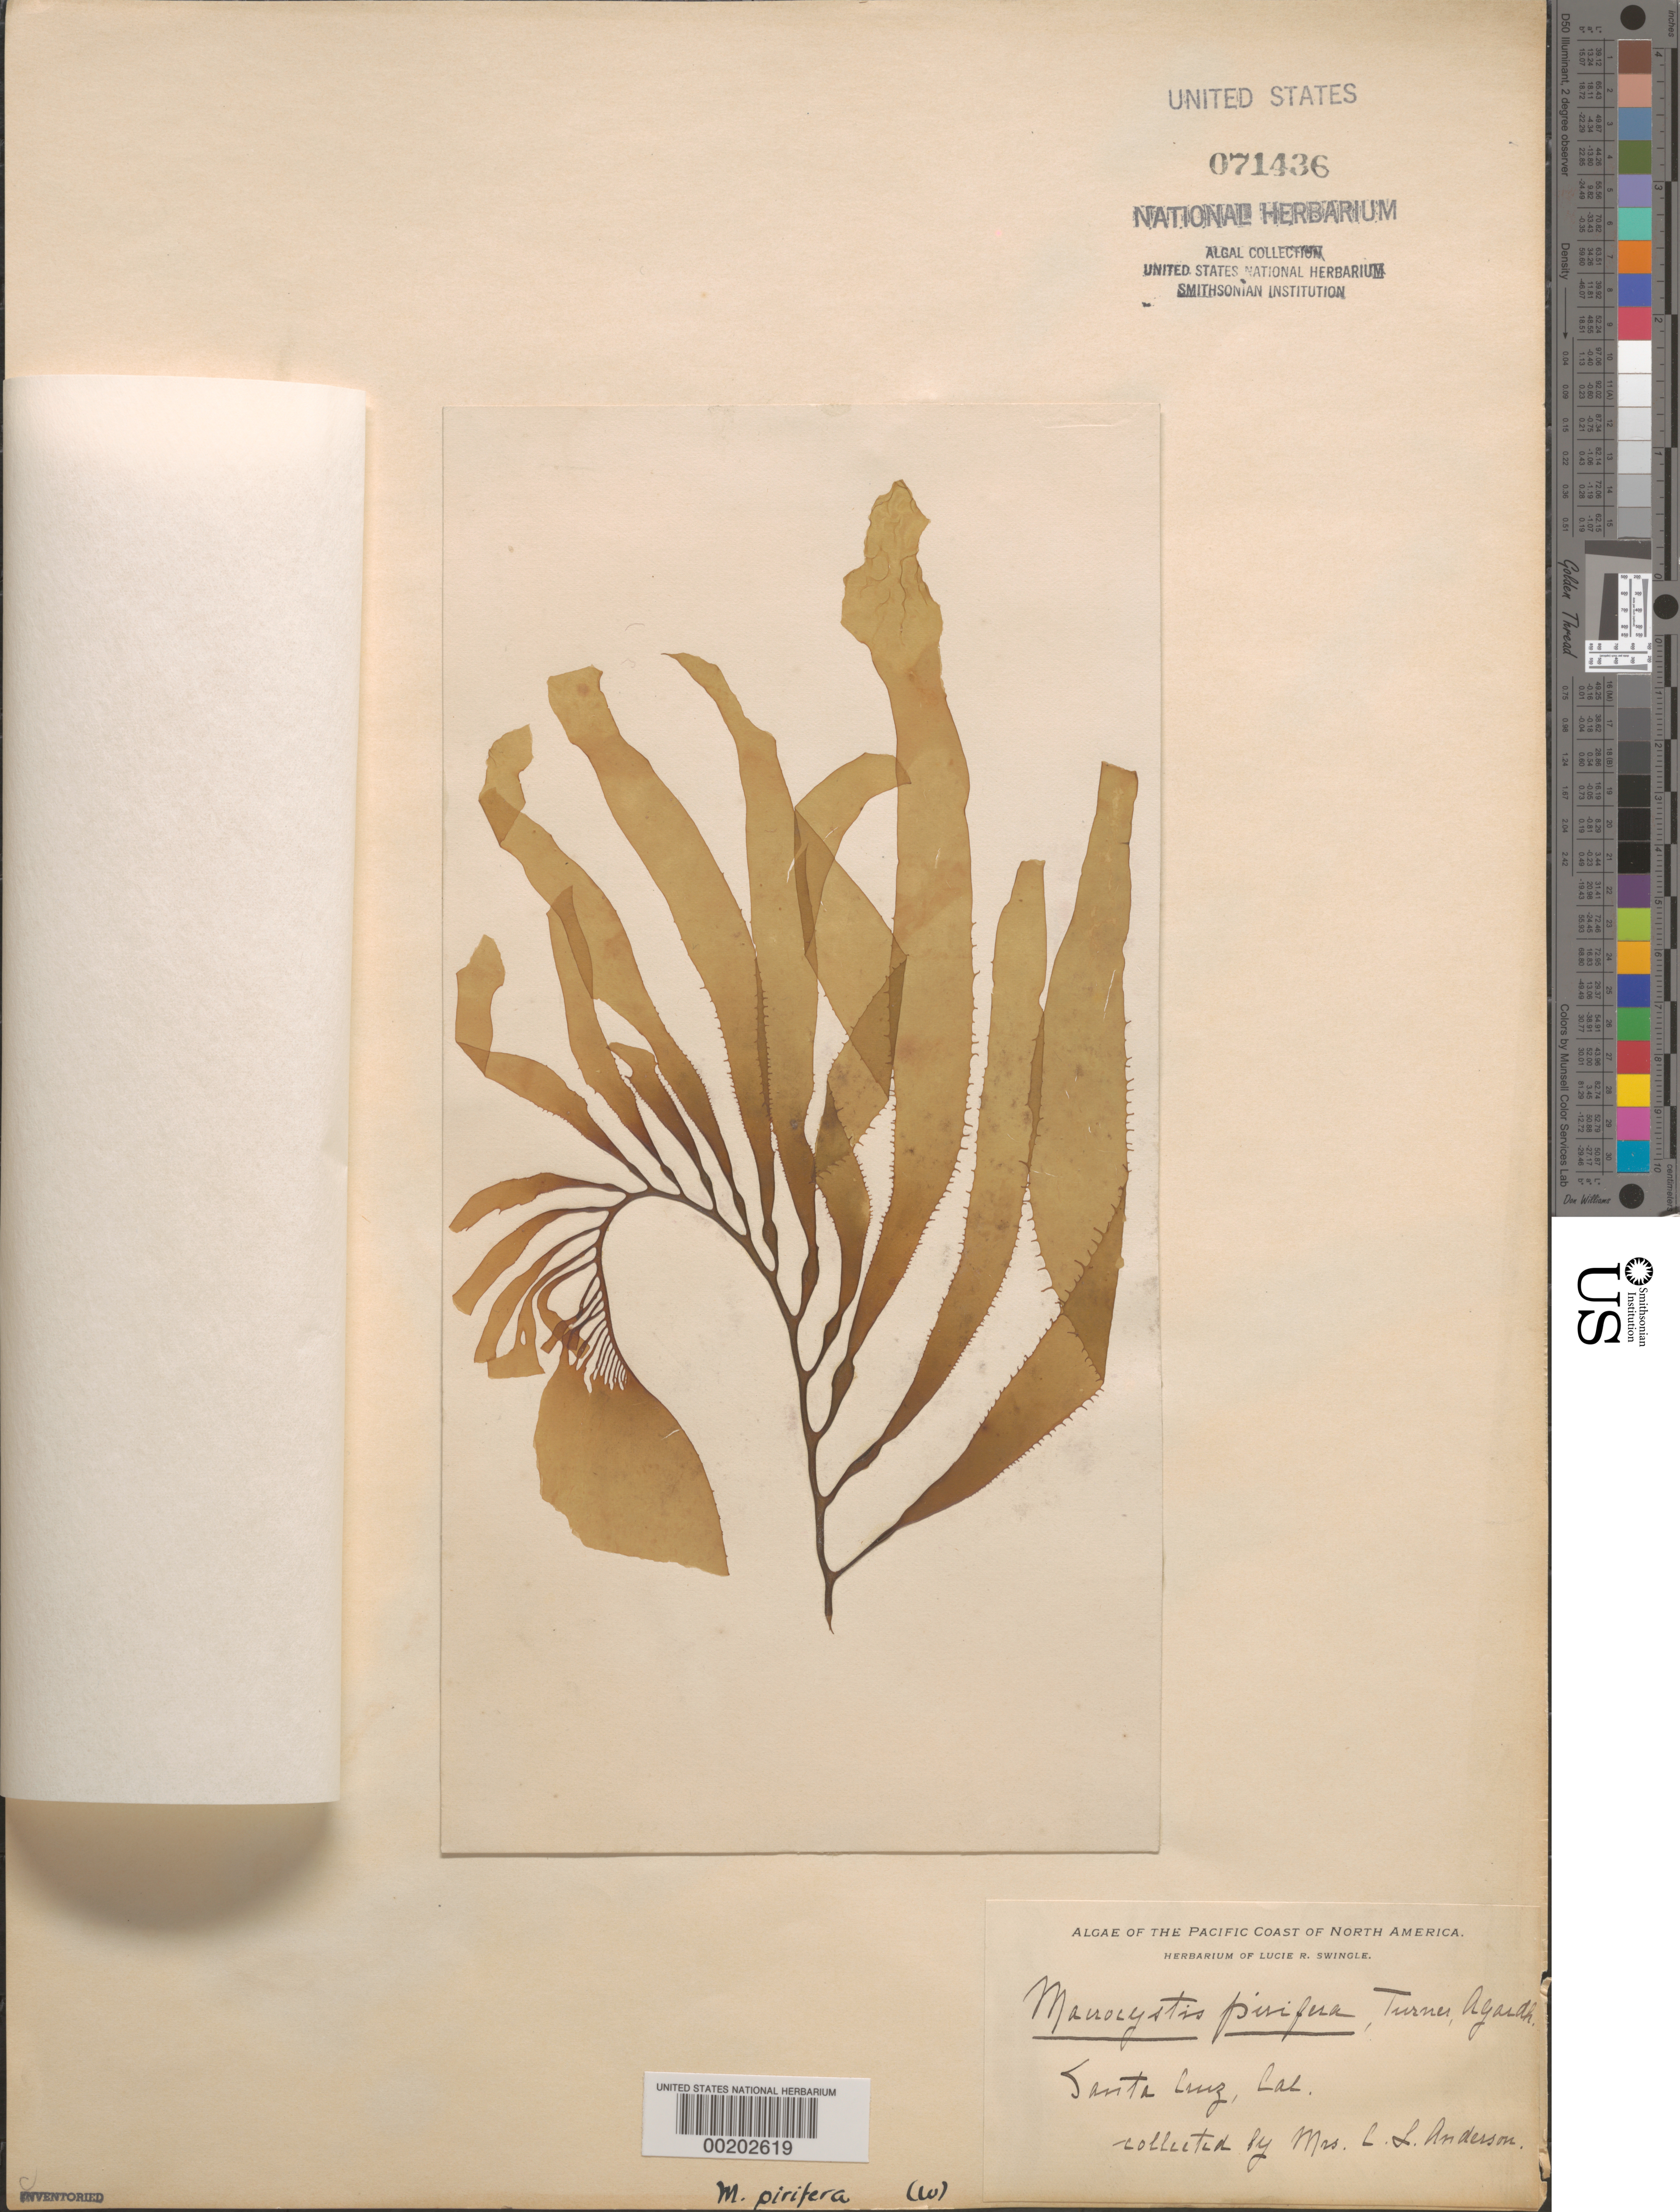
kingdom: Chromista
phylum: Ochrophyta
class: Phaeophyceae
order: Laminariales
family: Laminariaceae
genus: Macrocystis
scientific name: Macrocystis pyrifera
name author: (L.) C. Agardh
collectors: C. L. Anderson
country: United States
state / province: California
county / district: Santa Cruz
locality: Santa Cruz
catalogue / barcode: US 71436